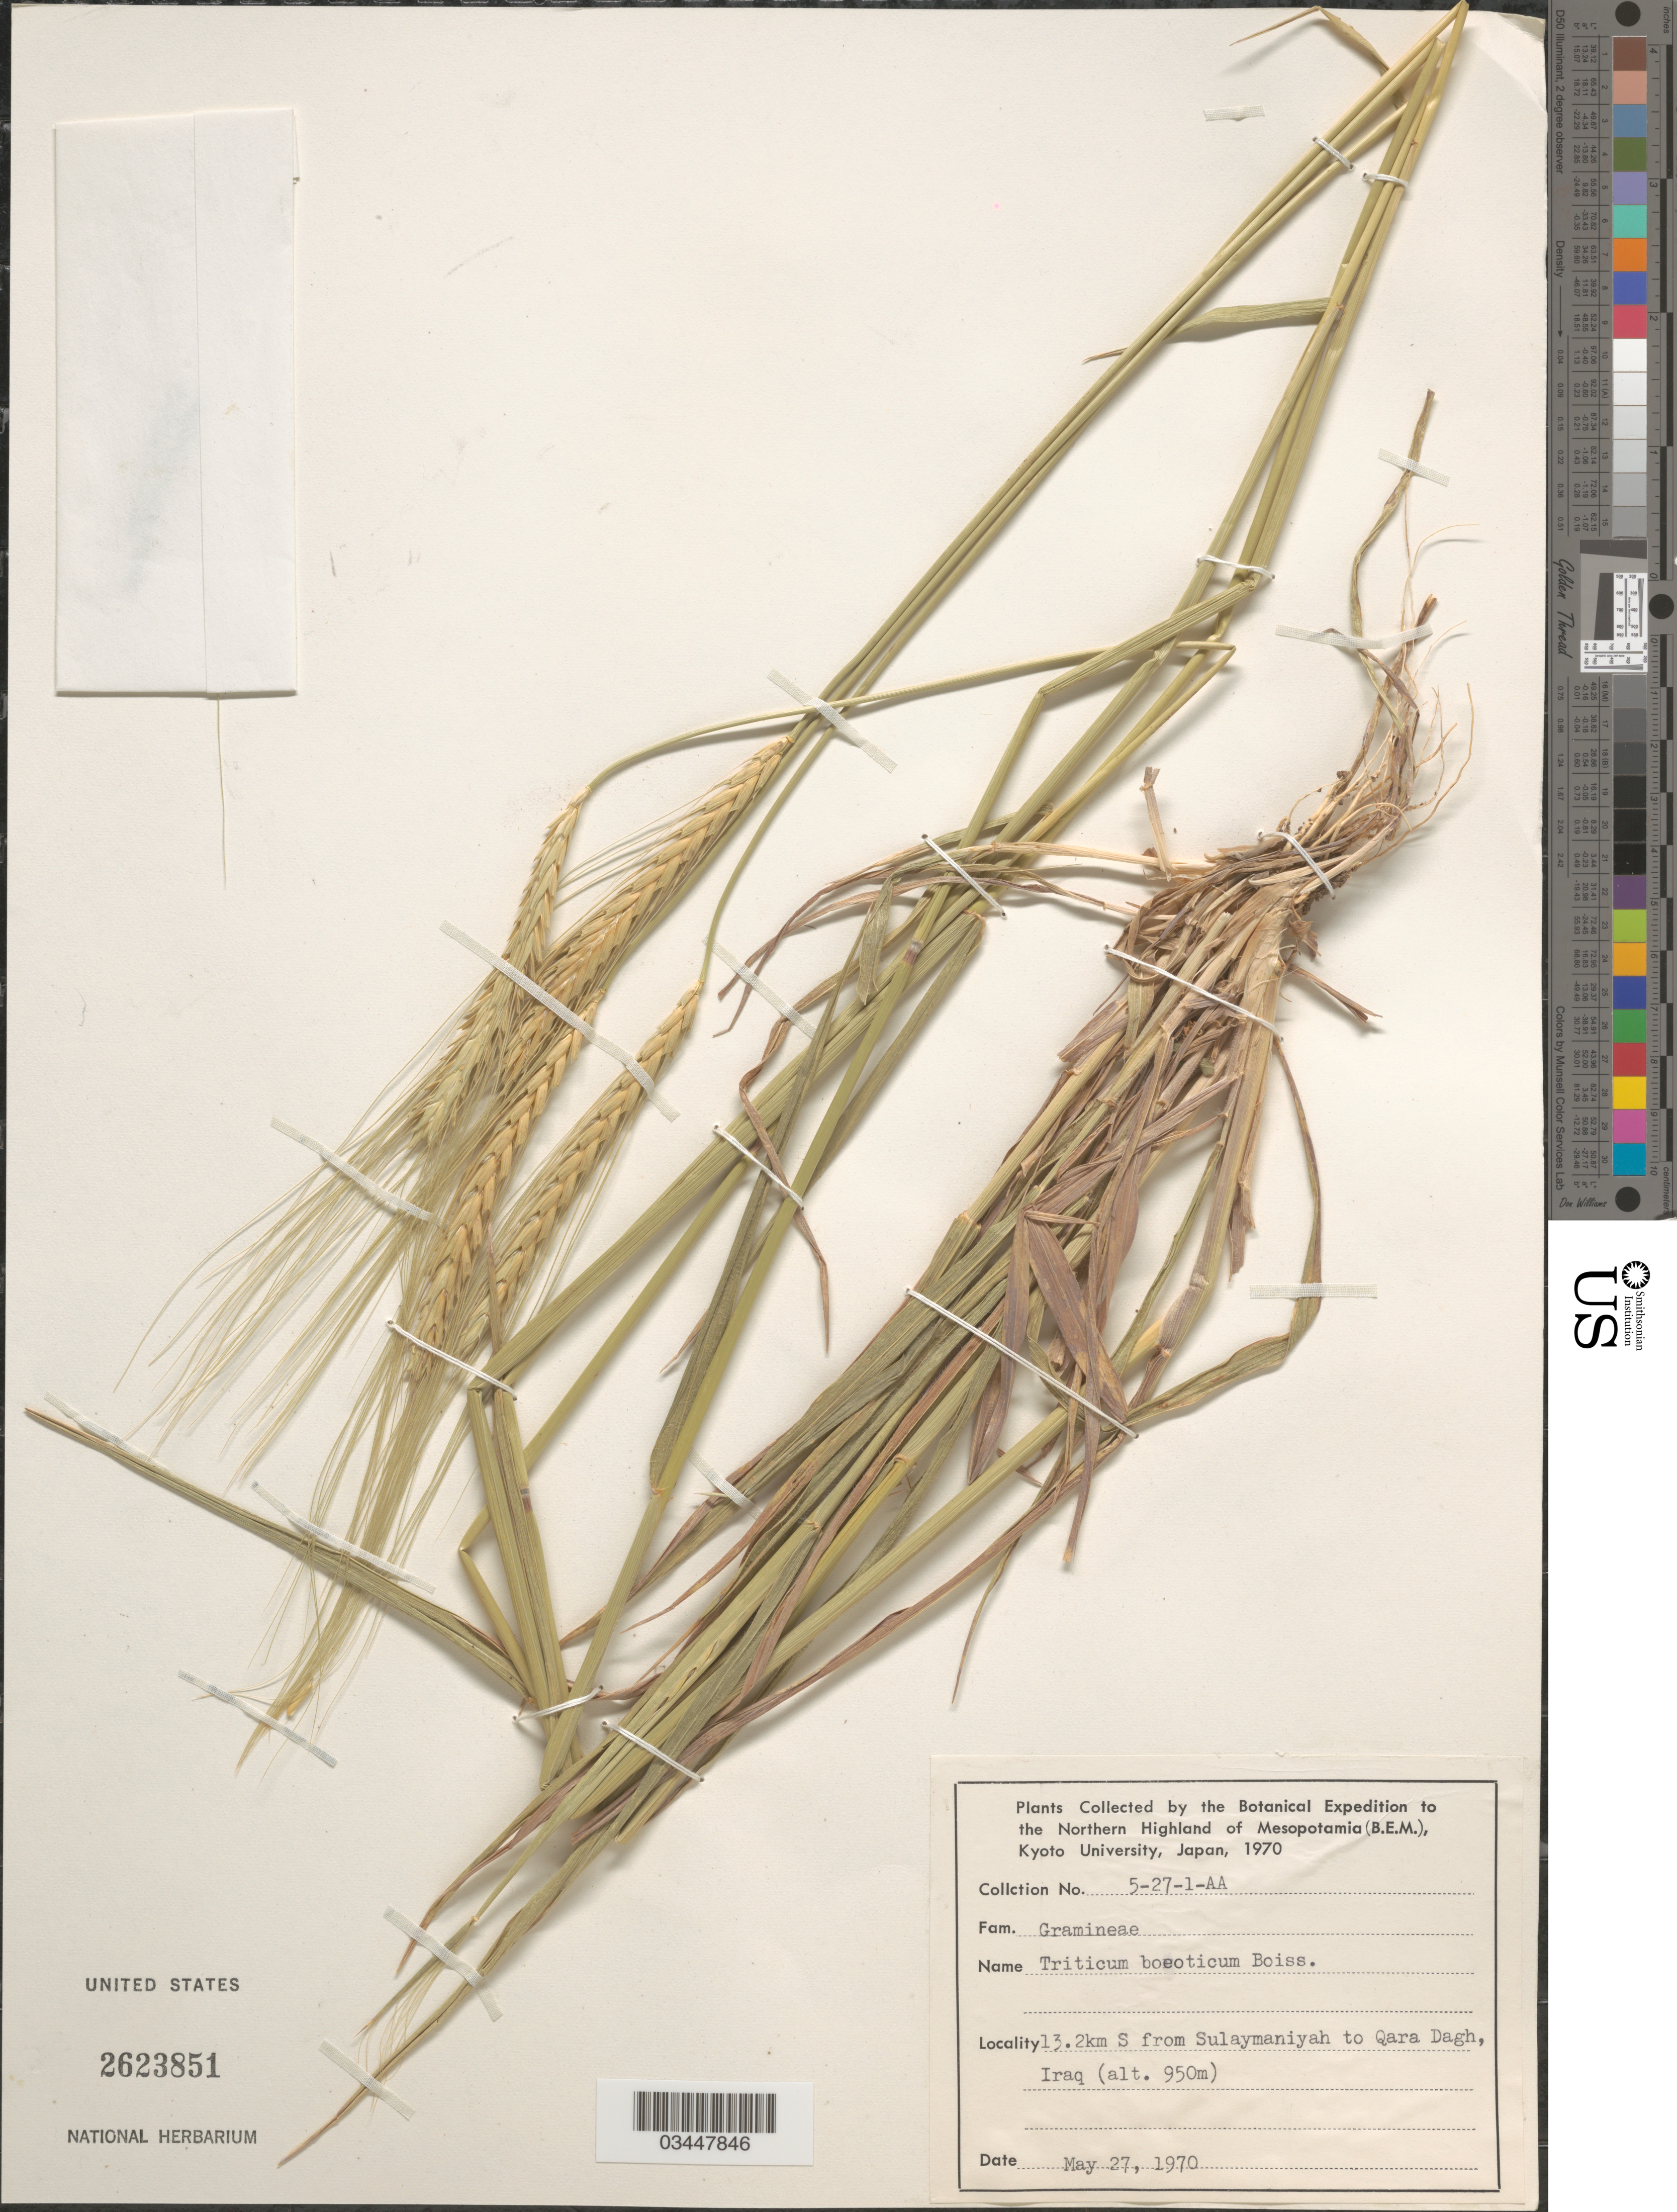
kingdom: Plantae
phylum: Tracheophyta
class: Liliopsida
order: Poales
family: Poaceae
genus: Triticum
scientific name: Triticum boeoticum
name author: Boiss.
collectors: Botanical Expedition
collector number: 5-27-1-AA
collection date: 1970-05-27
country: Iraq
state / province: As Sulaymānīyah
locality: To the Northern Highland of Mesopotamia (B.E.M.). 13.2km S from Sulaymaniyah to Qara Dagh.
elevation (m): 950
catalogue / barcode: US 2623851